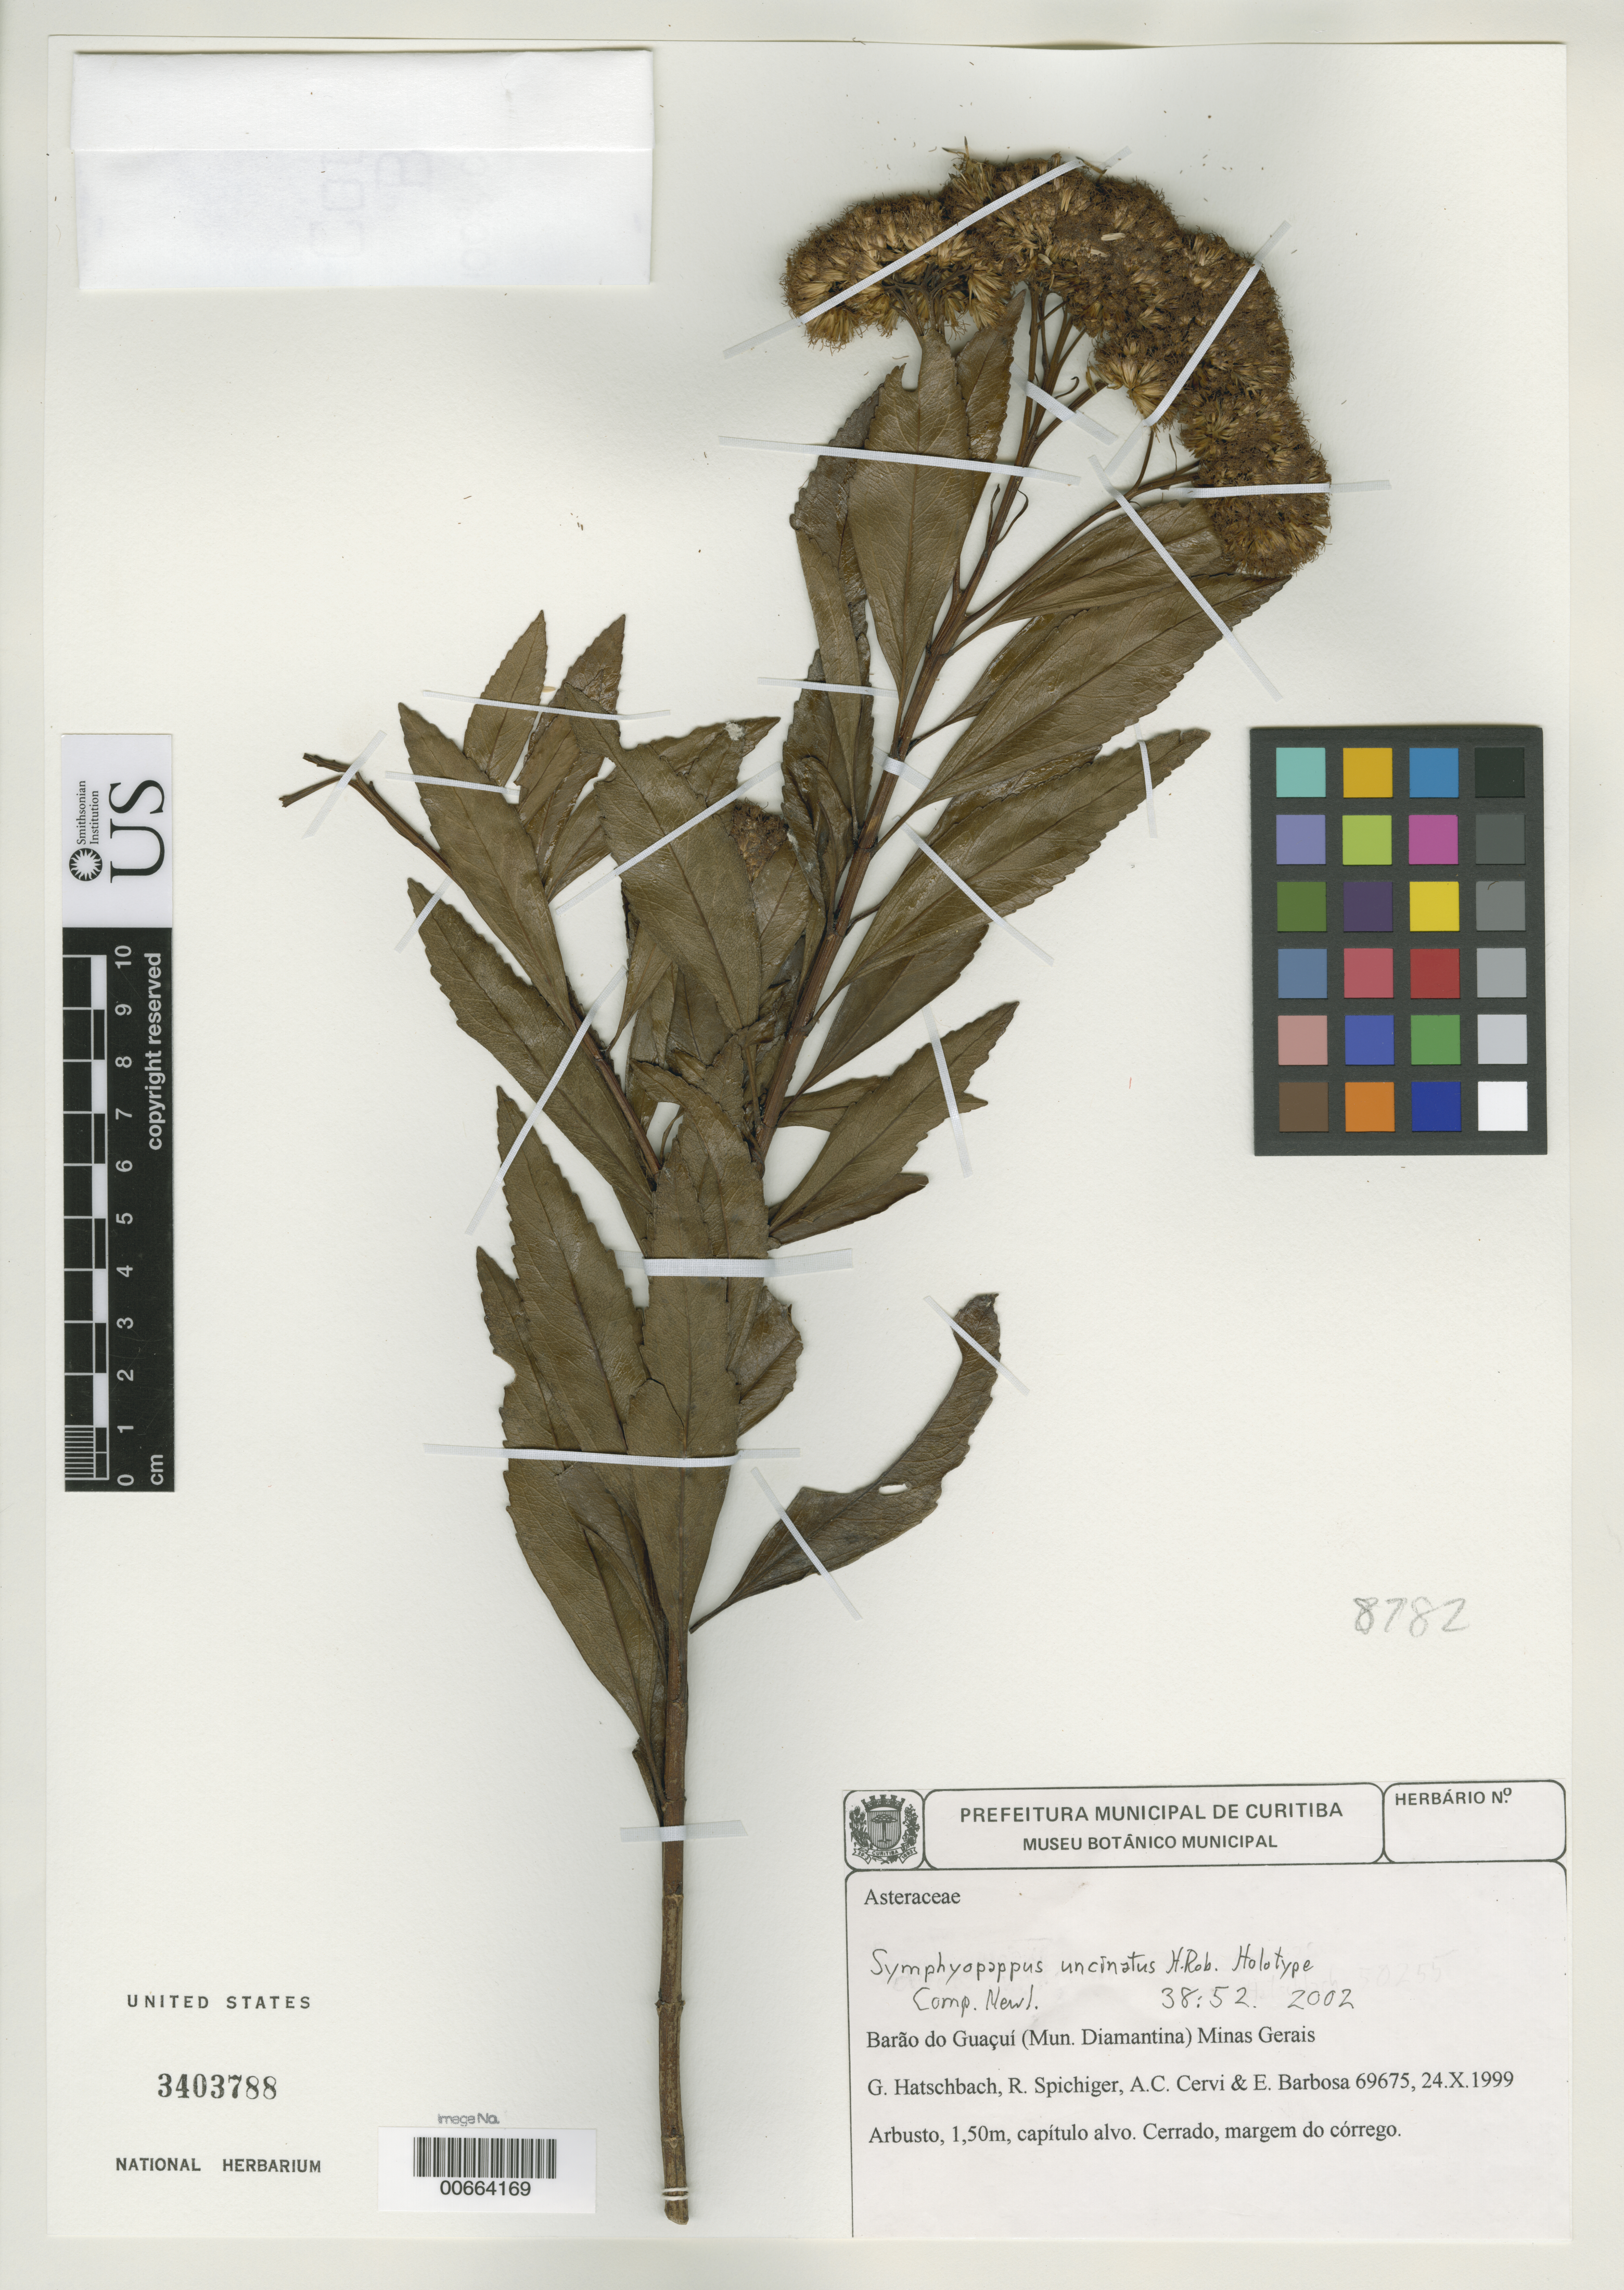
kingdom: Plantae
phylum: Tracheophyta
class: Magnoliopsida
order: Asterales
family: Asteraceae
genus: Symphyopappus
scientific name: Symphyopappus uncinatus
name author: H. Rob.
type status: Holotype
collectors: G. Hatschbach, R. Spichiger, A. C. Cervi & E. L. Barbosa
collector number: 69675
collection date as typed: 24 Oct 1999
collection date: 1999-10-24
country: Brazil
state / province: Minas Gerais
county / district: Diamantina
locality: Barão do Guaçuí.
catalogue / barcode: US 3403788